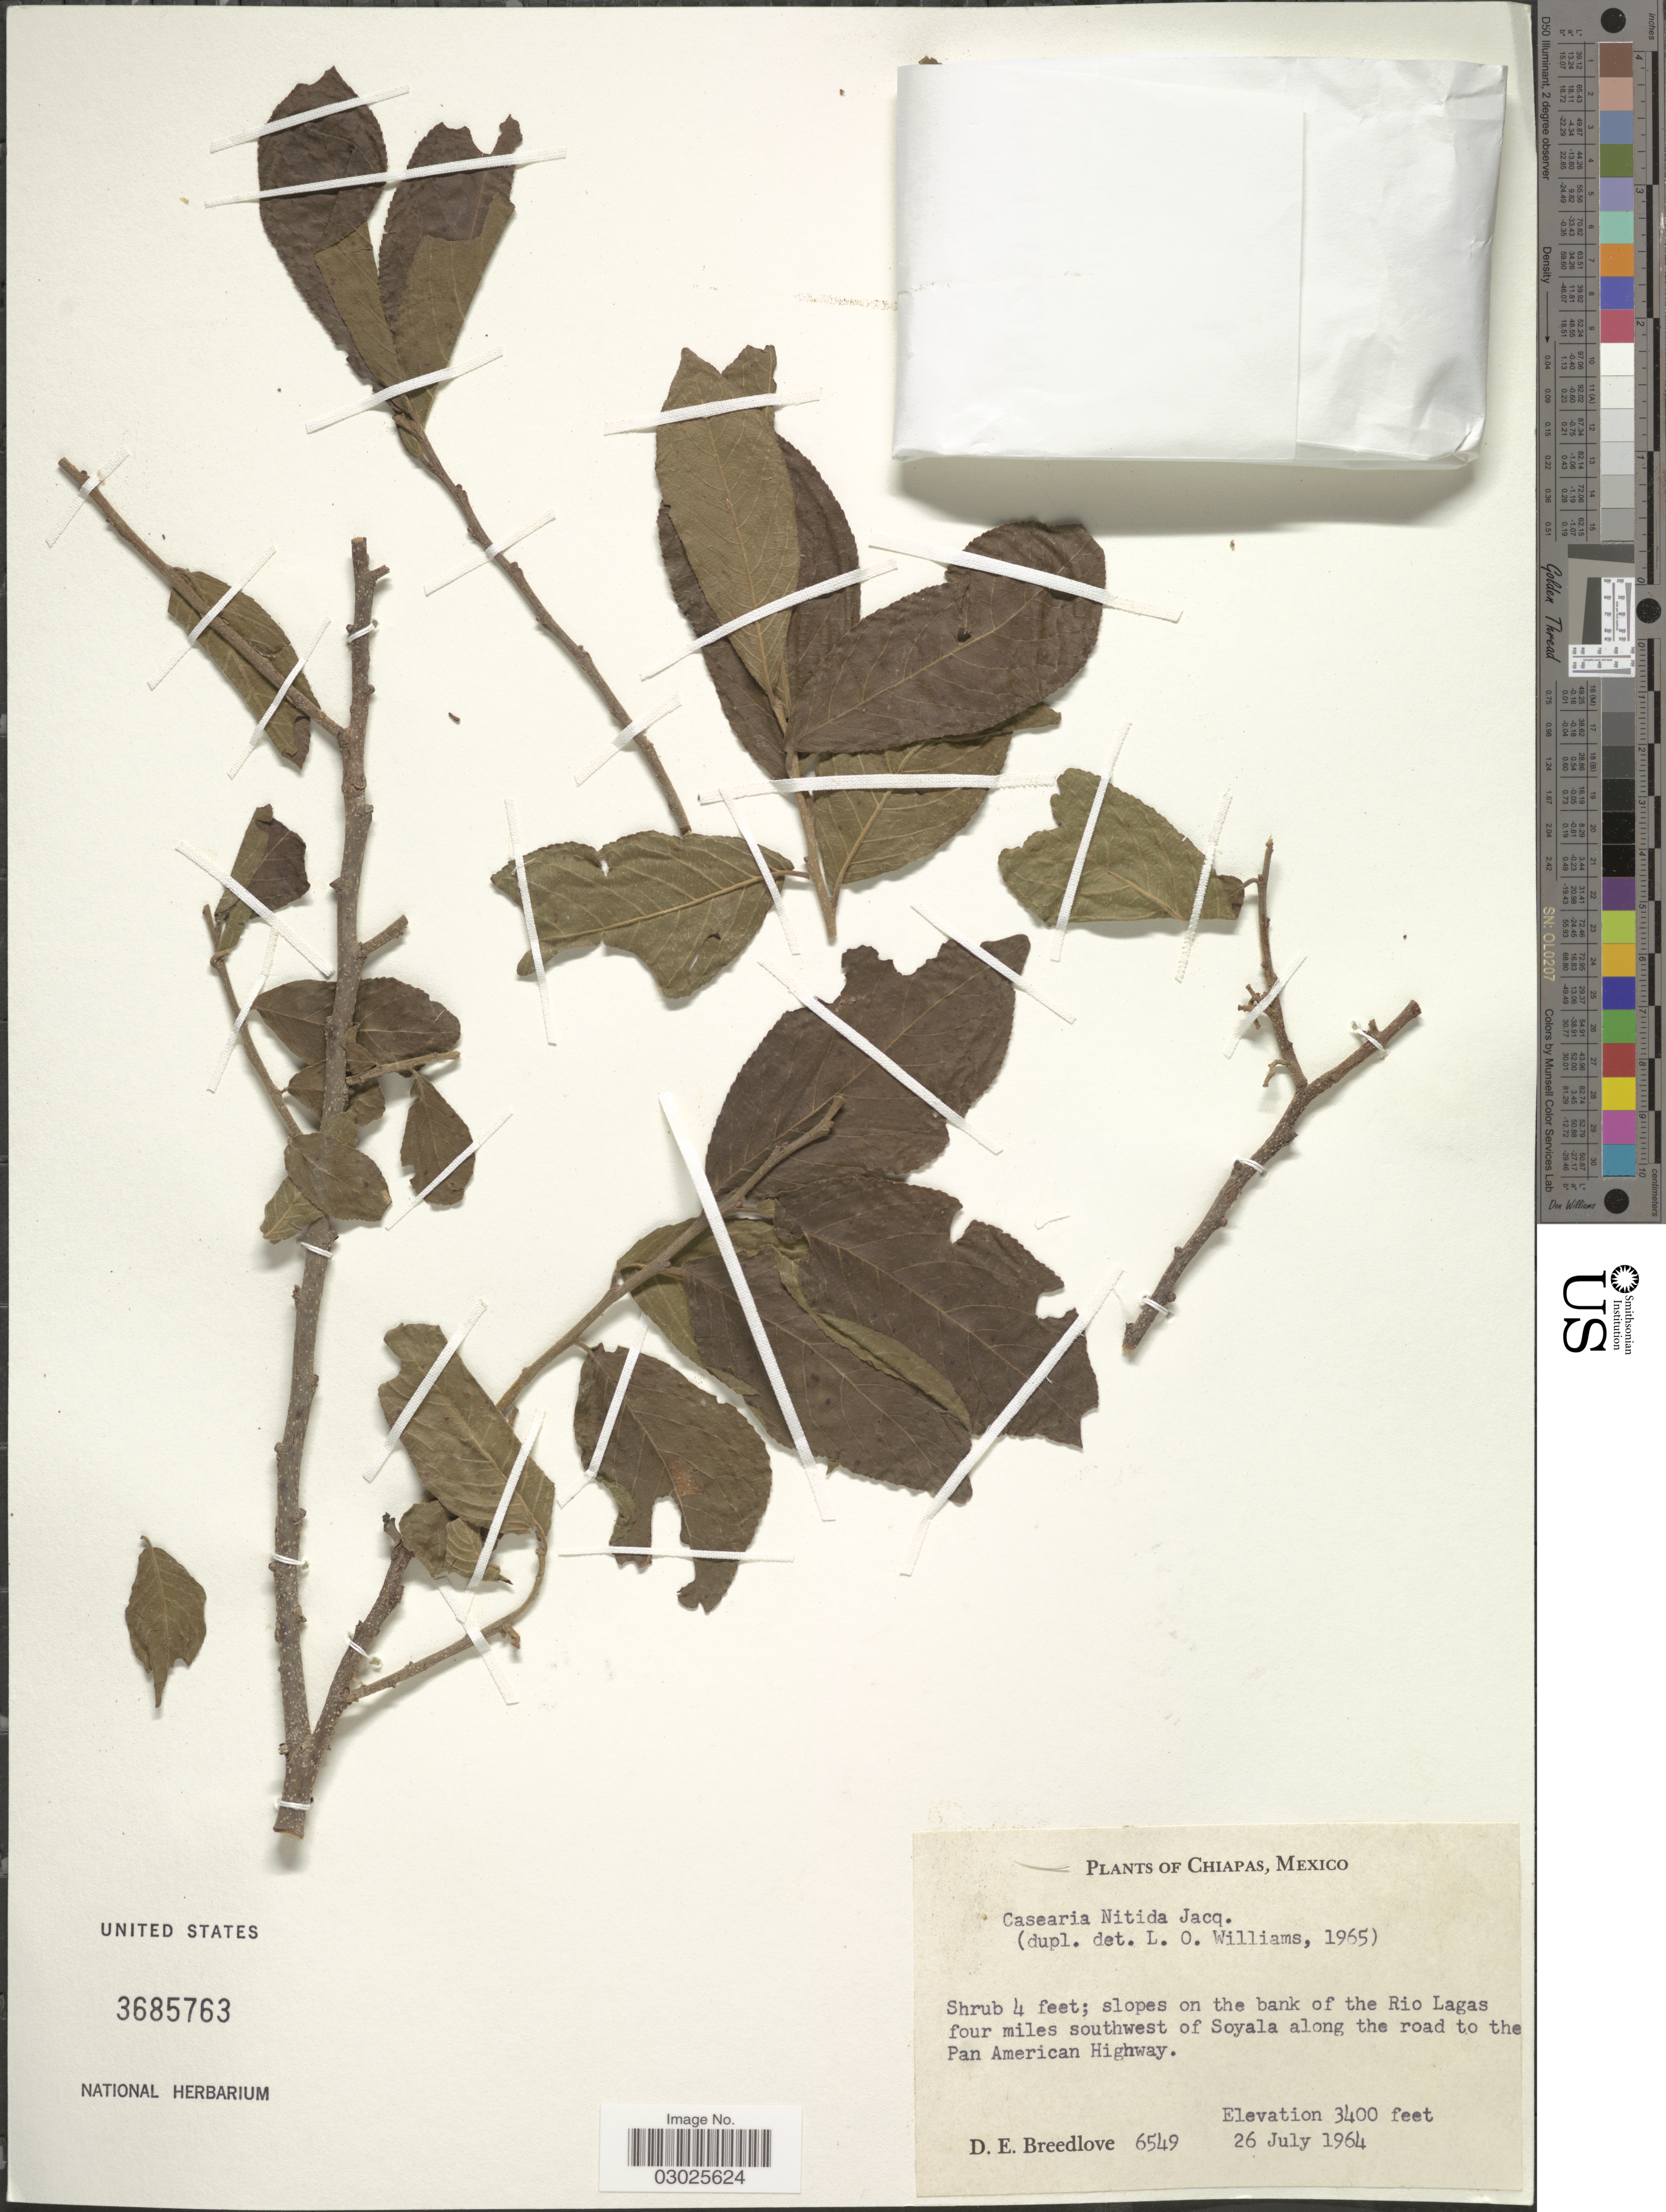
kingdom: Plantae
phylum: Tracheophyta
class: Magnoliopsida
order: Malpighiales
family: Salicaceae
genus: Casearia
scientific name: Casearia nitida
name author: (L.) Jacq.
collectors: D. E. Breedlove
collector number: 6549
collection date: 1964-07-26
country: Mexico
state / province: Chiapas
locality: Slopes on the bank of the Rio Lagas four miles southwest of Soyala along the road to the Pan American Highway.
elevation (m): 1036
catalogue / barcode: US 3685763